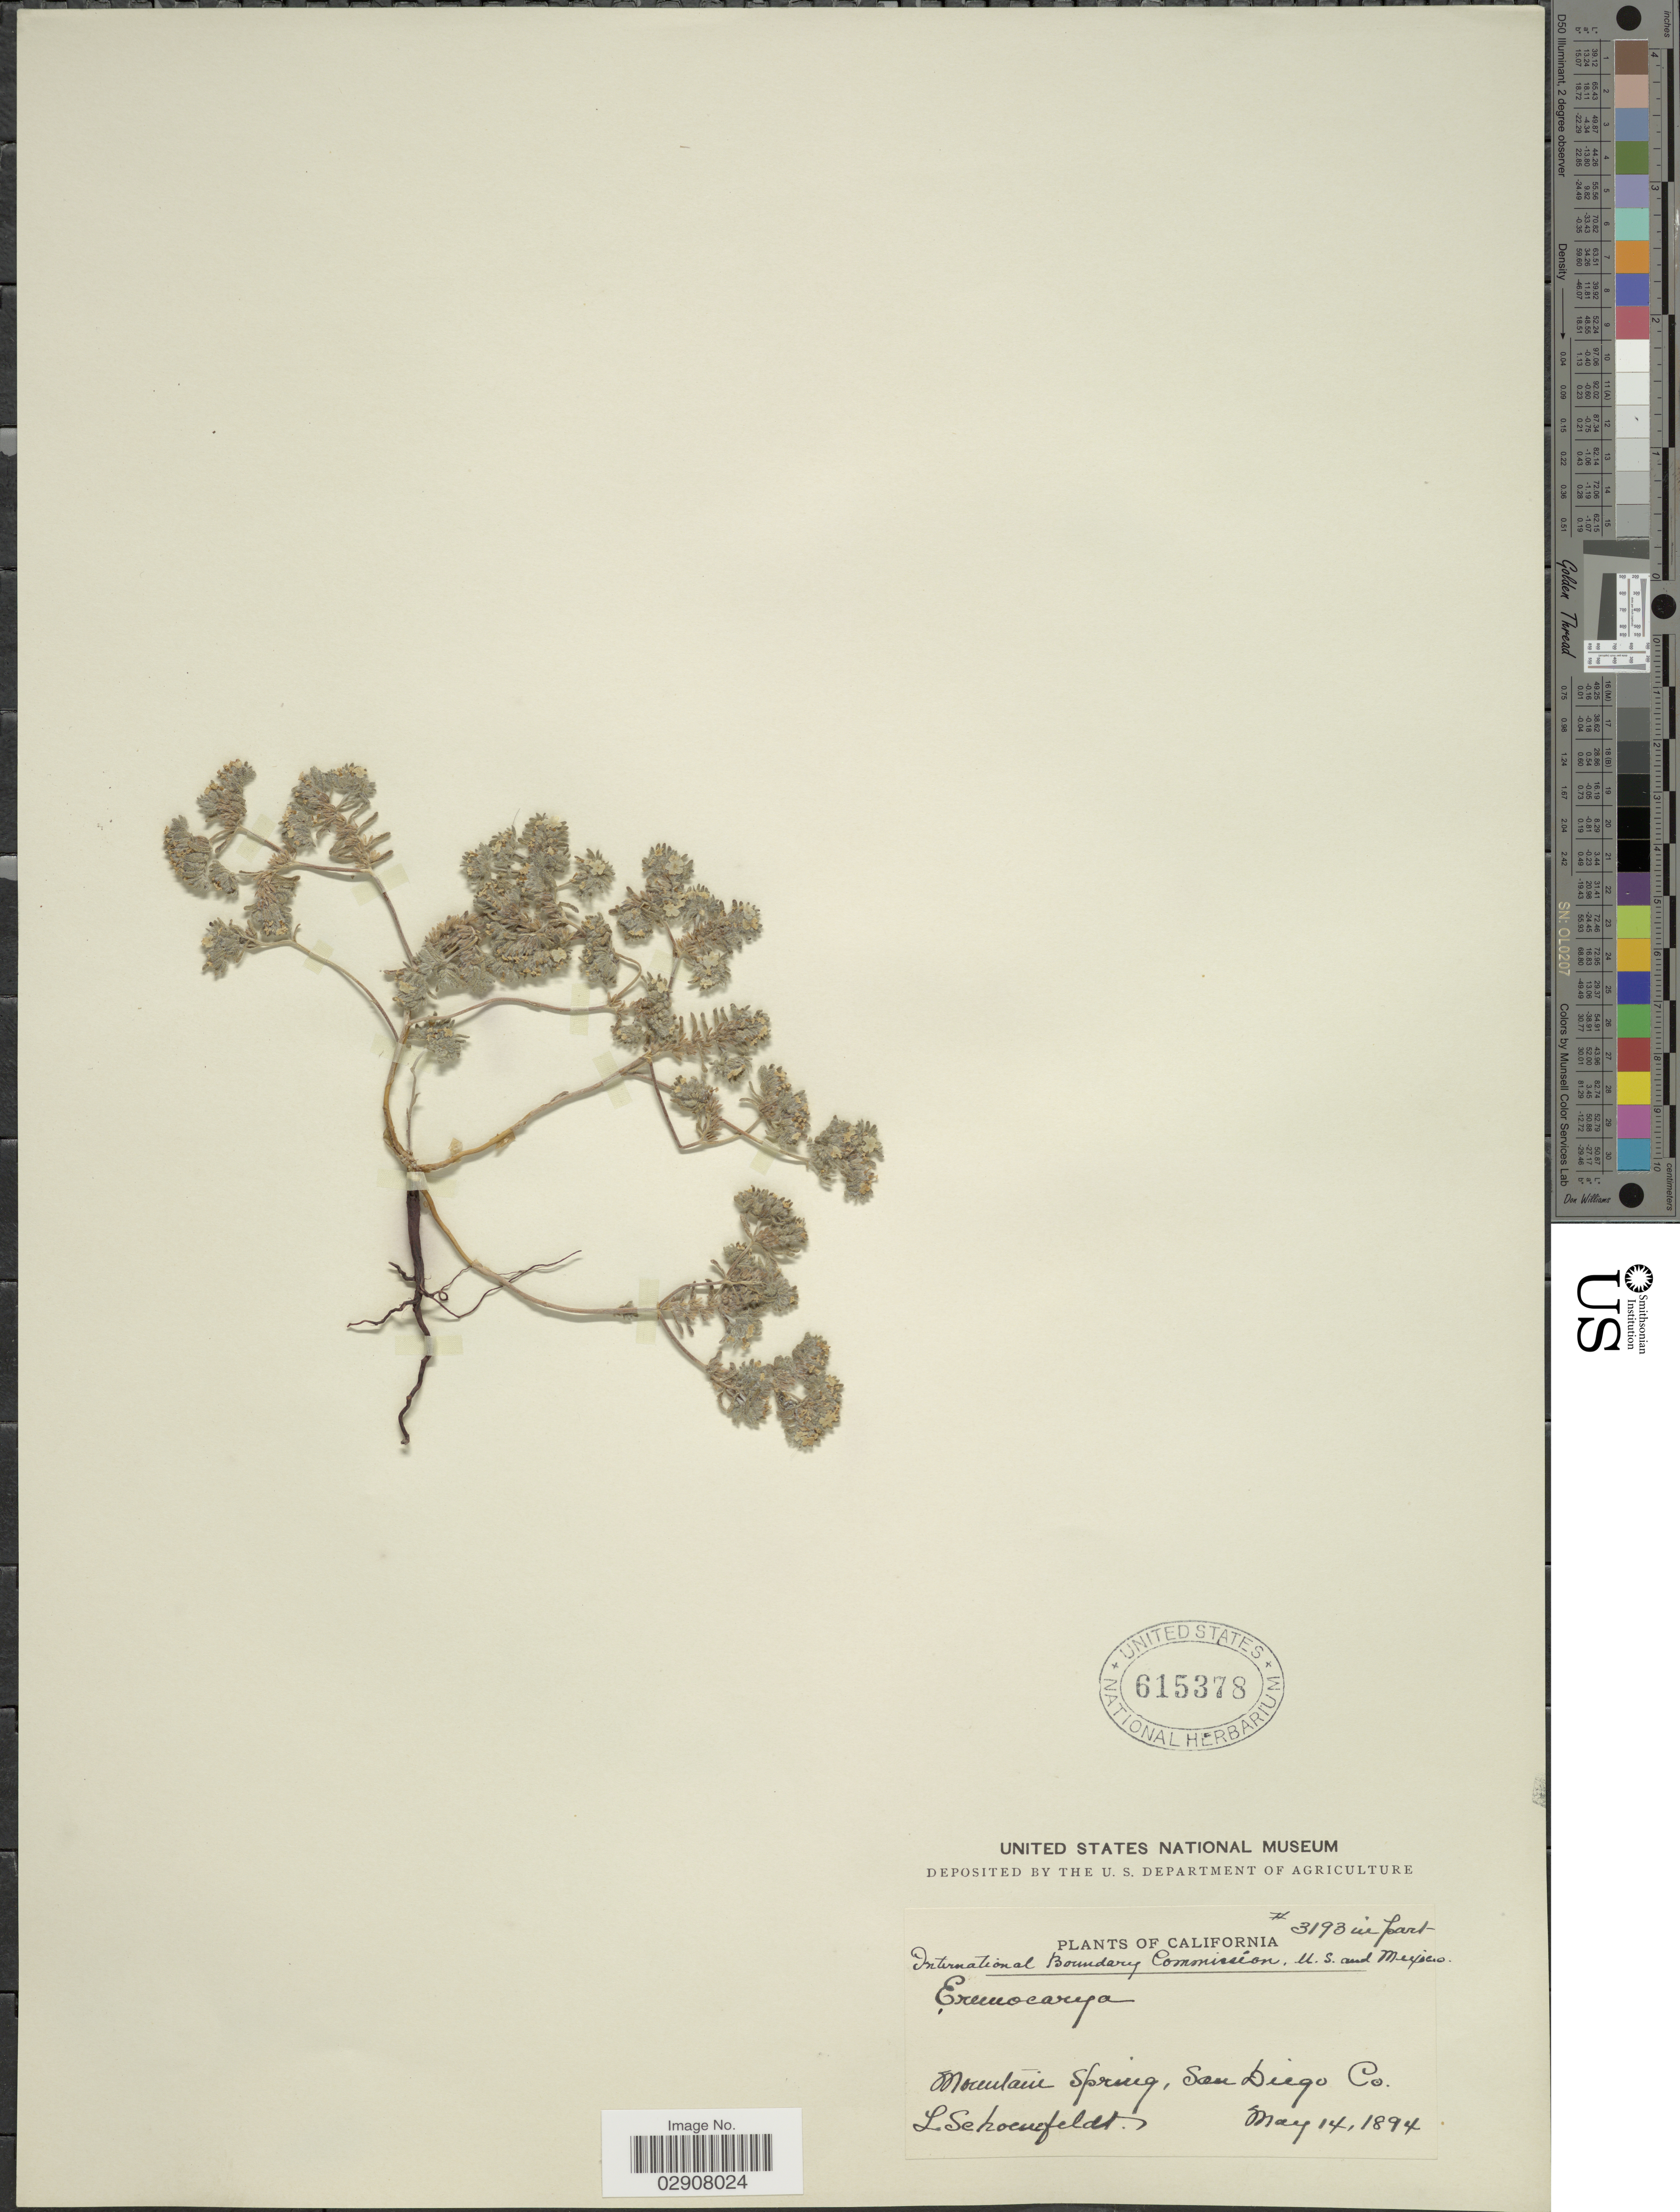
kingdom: Plantae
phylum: Tracheophyta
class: Magnoliopsida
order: Boraginales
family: Boraginaceae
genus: Cryptantha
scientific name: Cryptantha micrantha var. lepida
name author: (A. Gray) I.M. Johnst.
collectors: L. Schoenfeldt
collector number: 3193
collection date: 1894-05-14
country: United States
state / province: California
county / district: San Diego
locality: Mountain Spring, San Diego Co.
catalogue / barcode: US 615378